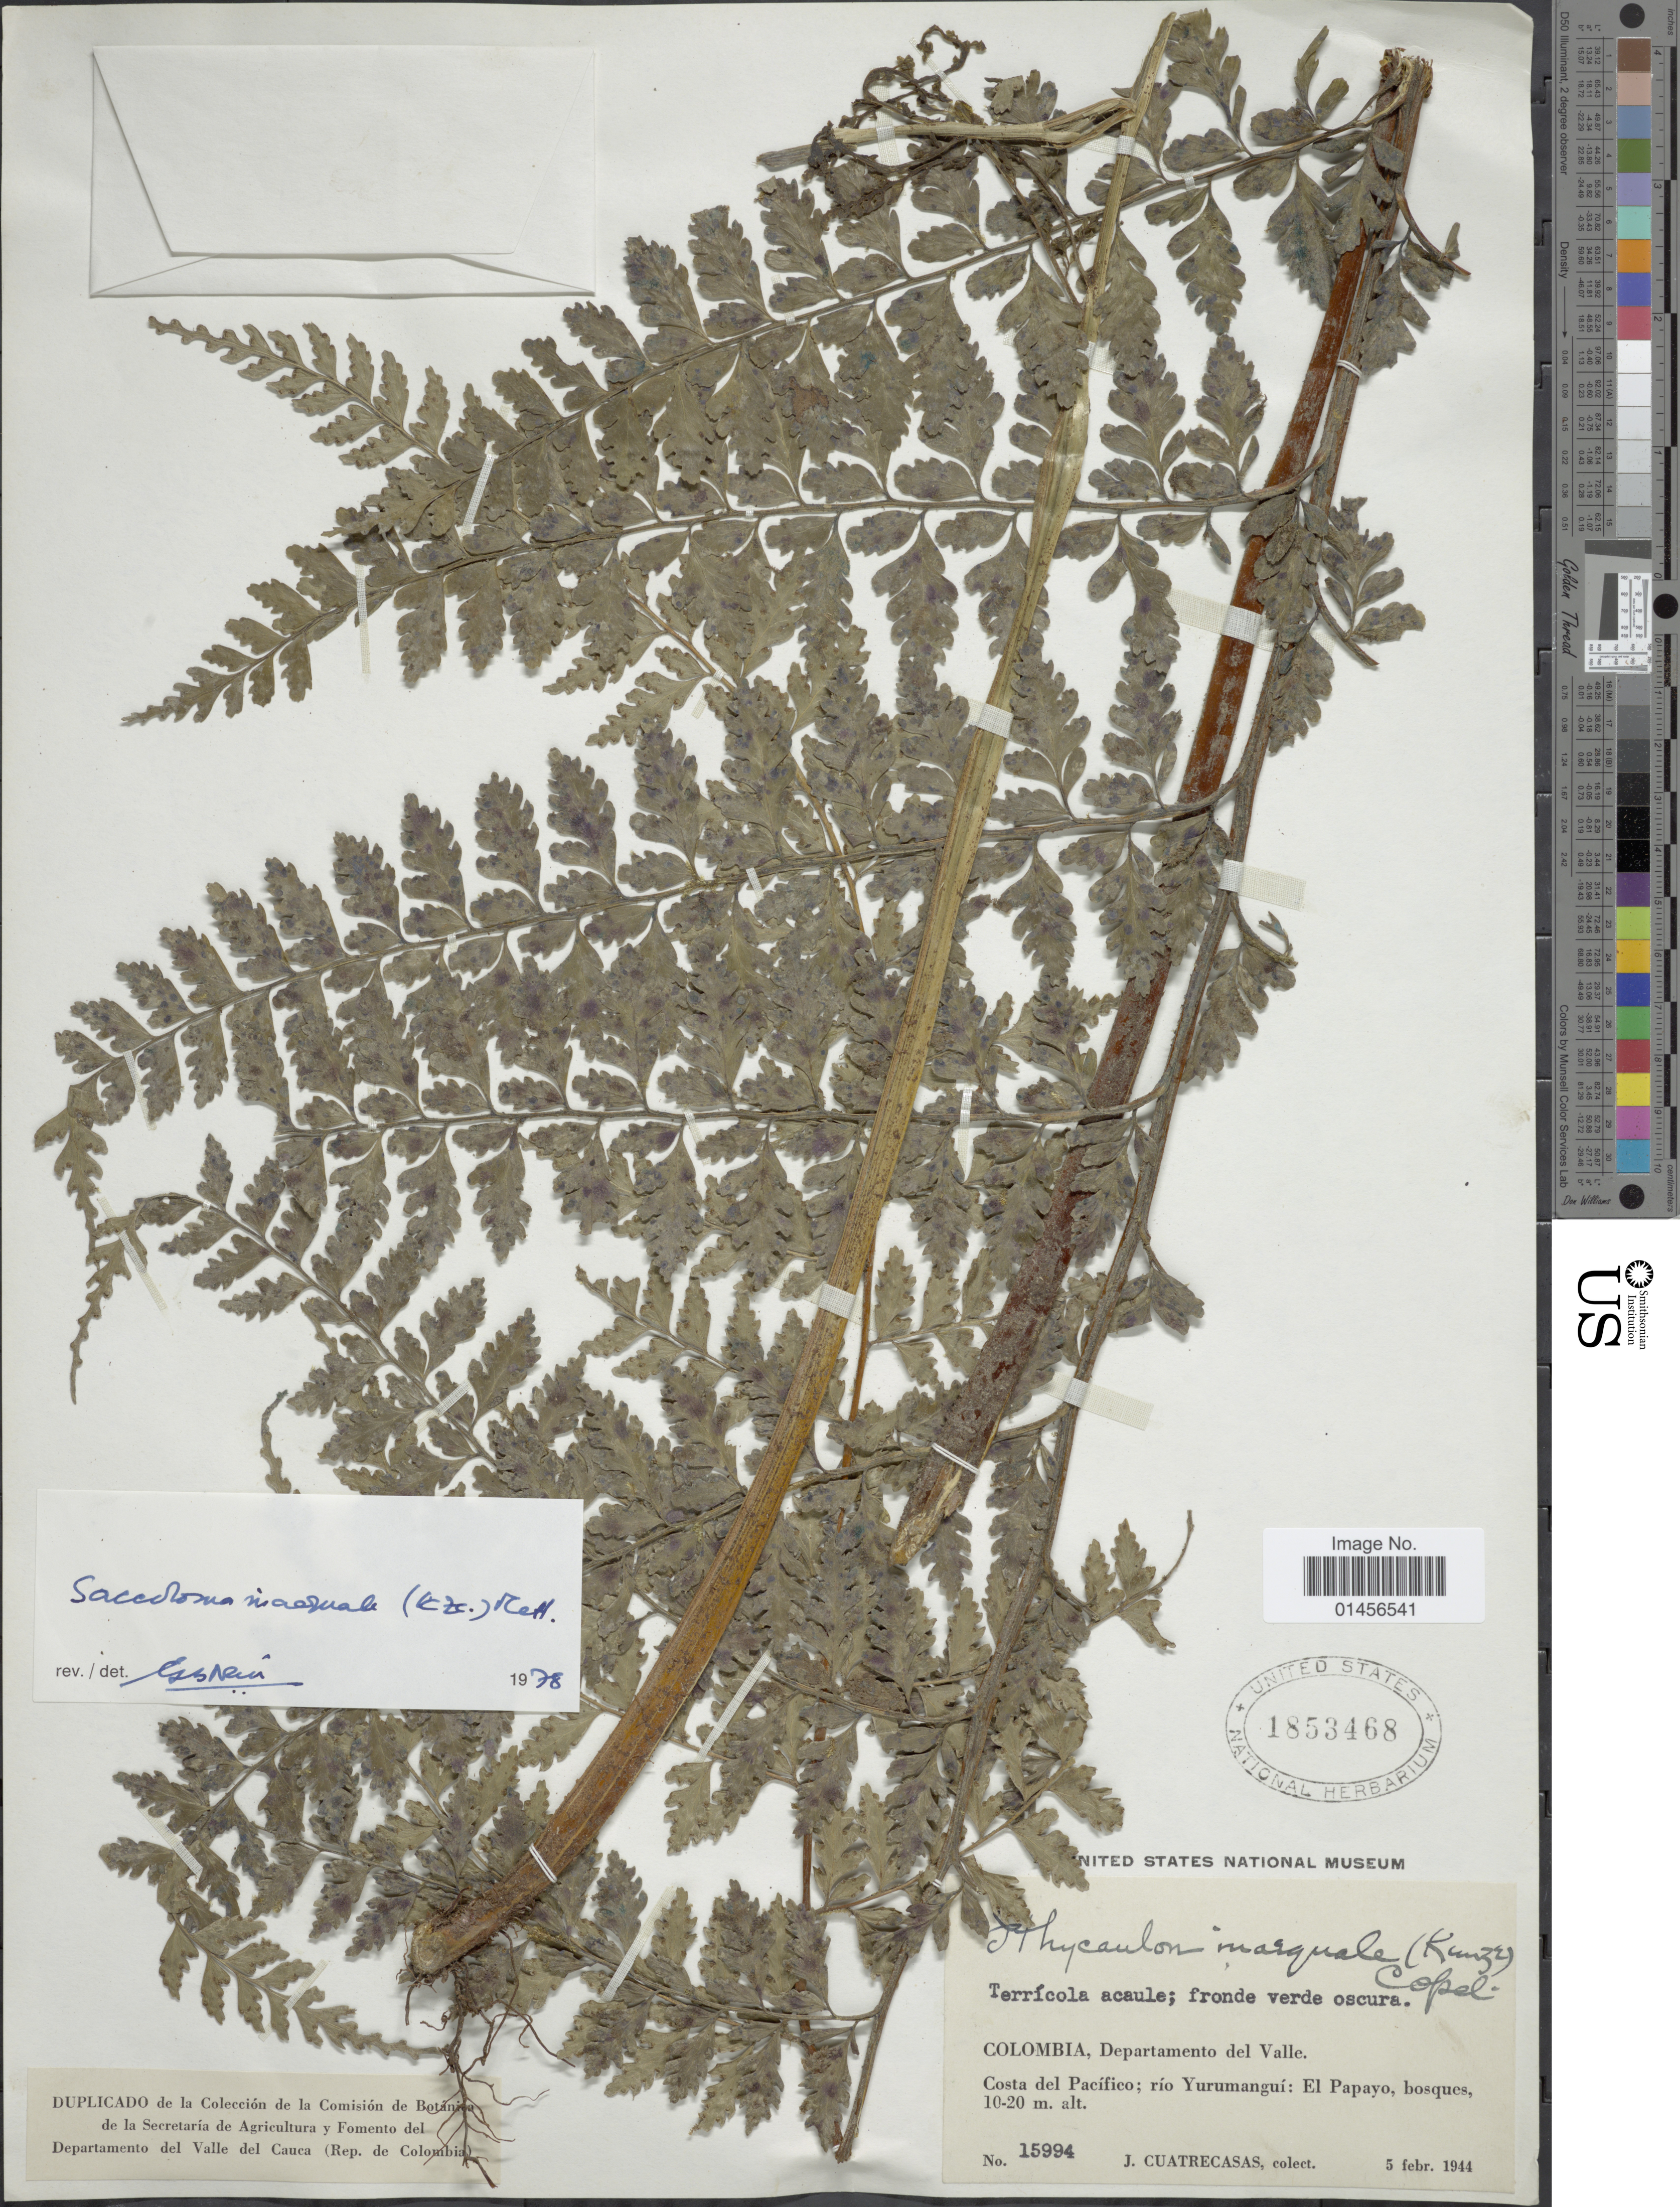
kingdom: Plantae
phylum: Tracheophyta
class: Polypodiopsida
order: Polypodiales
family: Saccolomataceae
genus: Saccoloma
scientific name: Saccoloma inaequale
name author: (Kunze) Mett.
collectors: J. Cuatrecasas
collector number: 15994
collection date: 1944-02-05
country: Colombia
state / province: Valle del Cauca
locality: Departamento del Valle, Costa de; Pacifico: rio Yurumanguí: El Papayo, Bosques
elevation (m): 10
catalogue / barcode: US 1853468